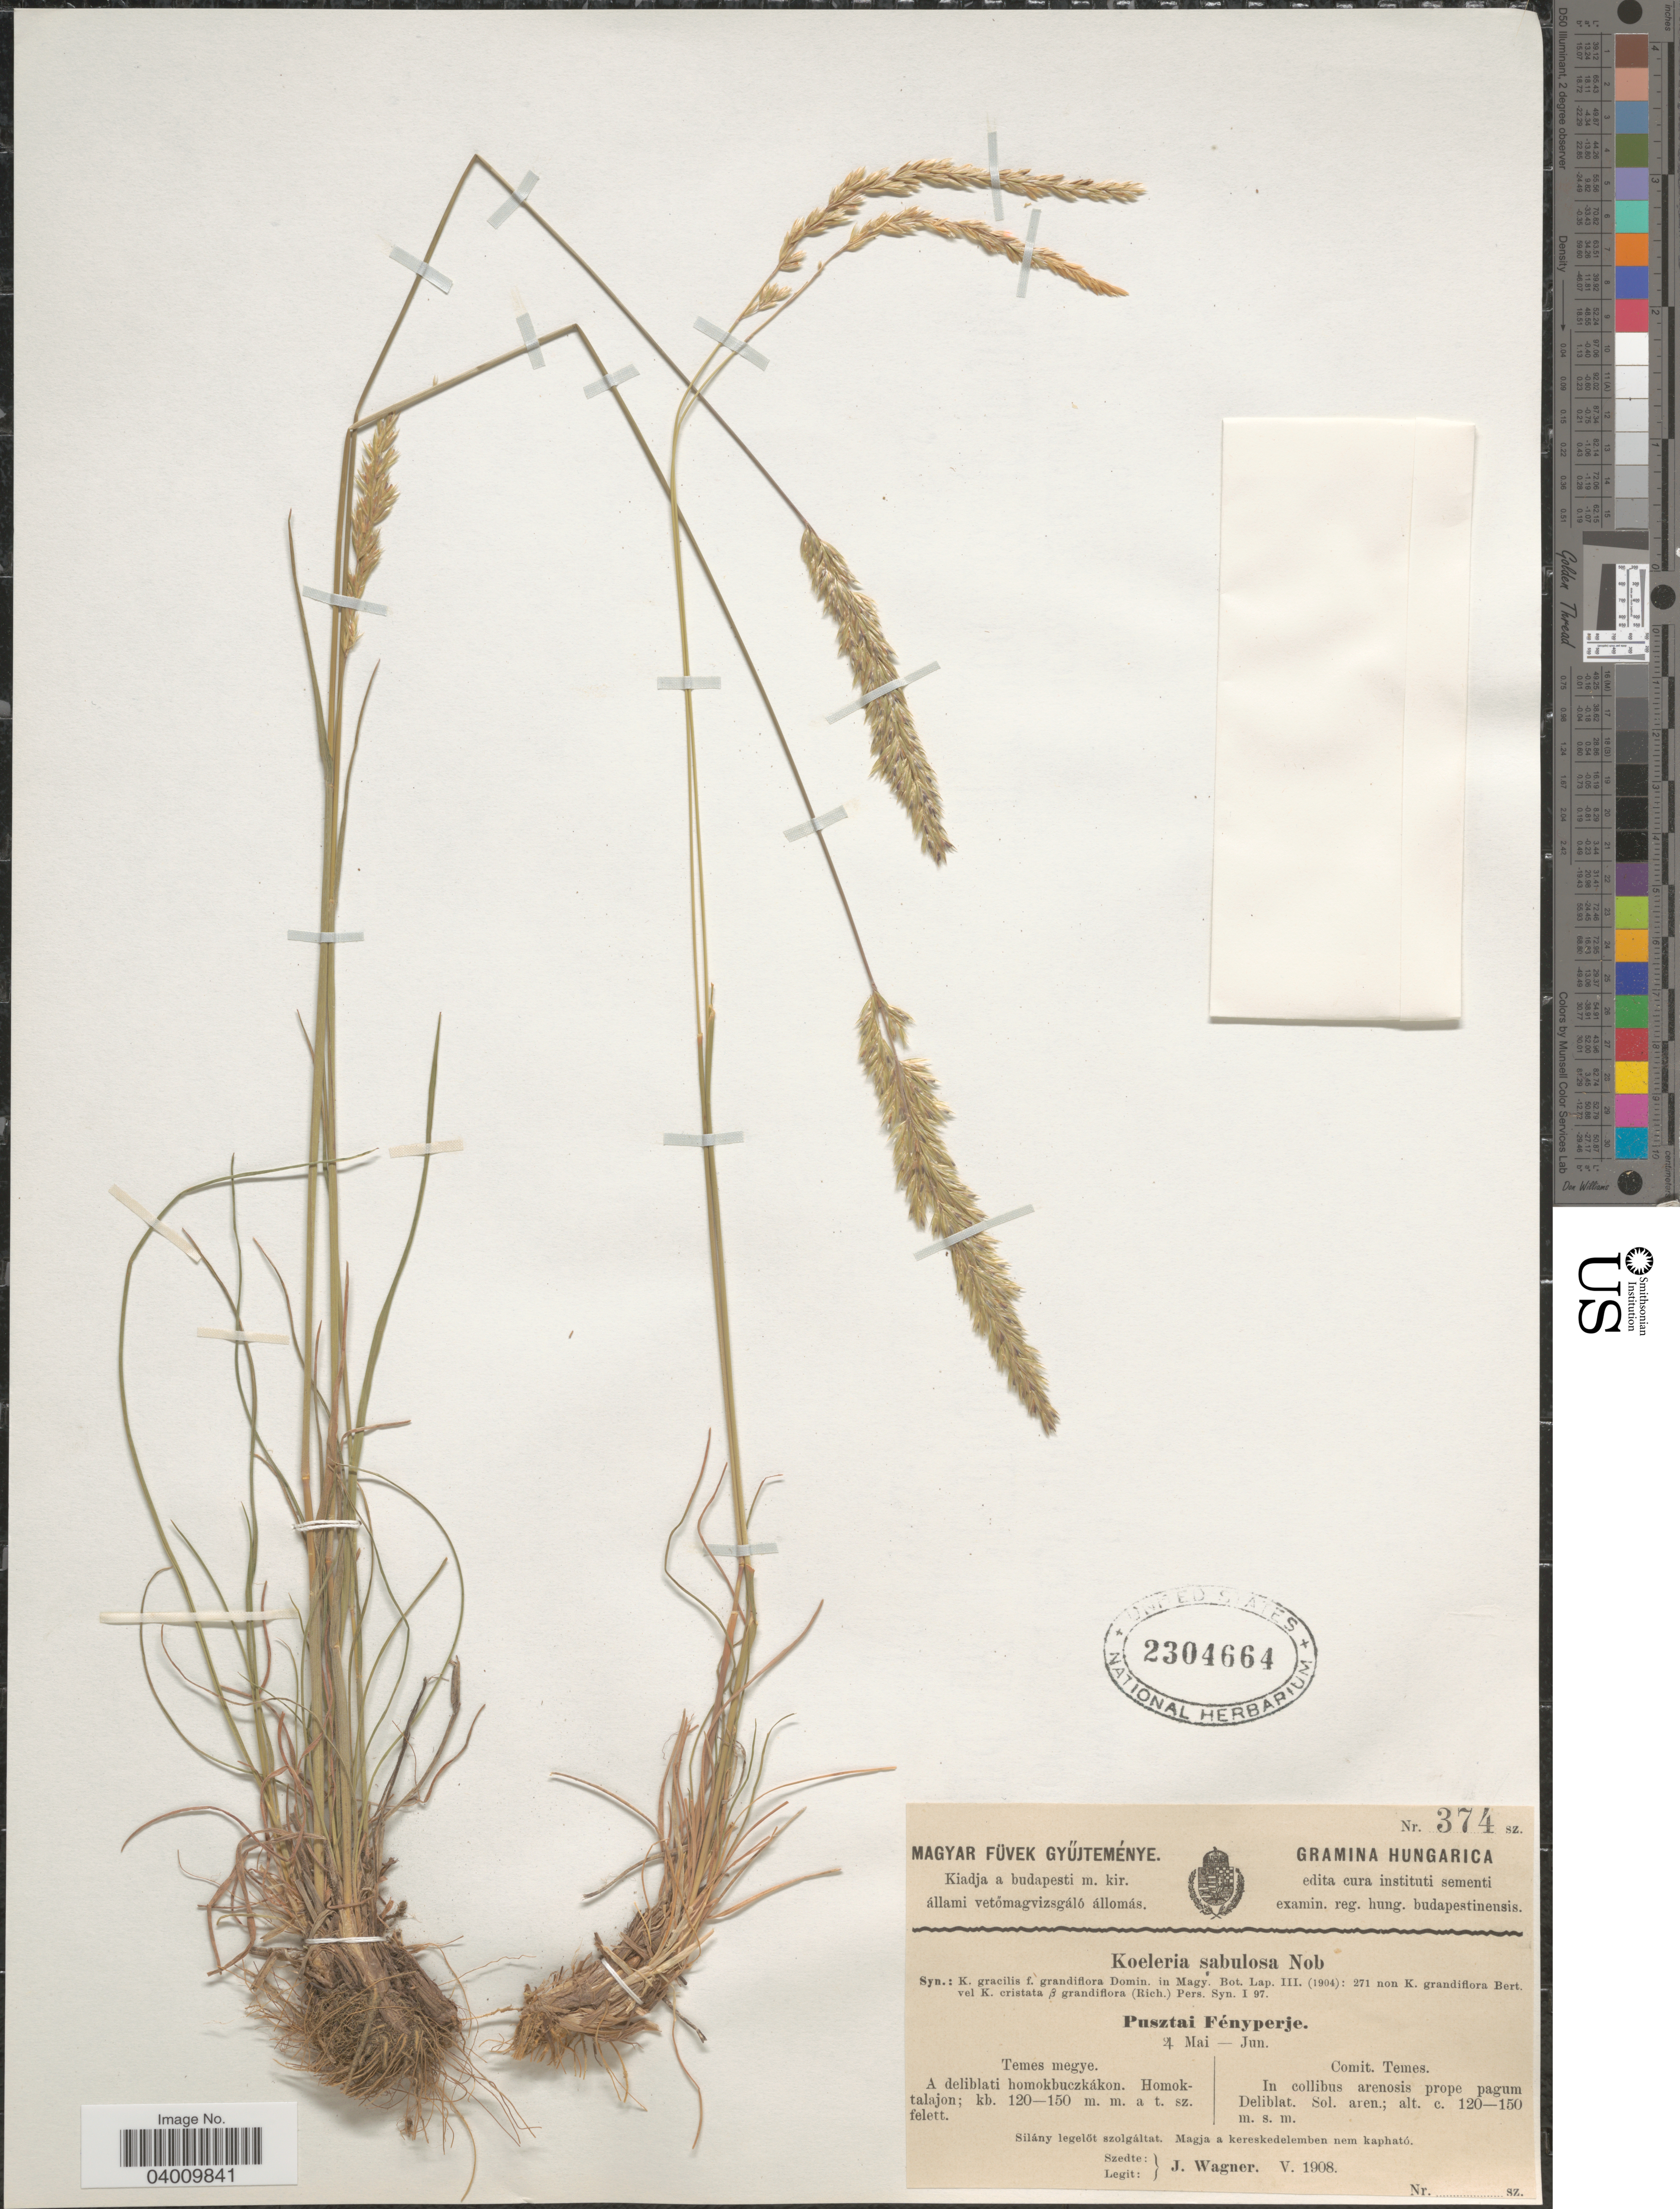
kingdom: Plantae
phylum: Tracheophyta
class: Liliopsida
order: Poales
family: Poaceae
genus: Koeleria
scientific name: Koeleria macrantha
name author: (Ledeb.) Schult.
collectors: J. Wagner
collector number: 374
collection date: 1908-05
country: Serbia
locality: Comit. Temes. In collibus arenosis prope pagum Deliblat.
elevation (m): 120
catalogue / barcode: US 2304664